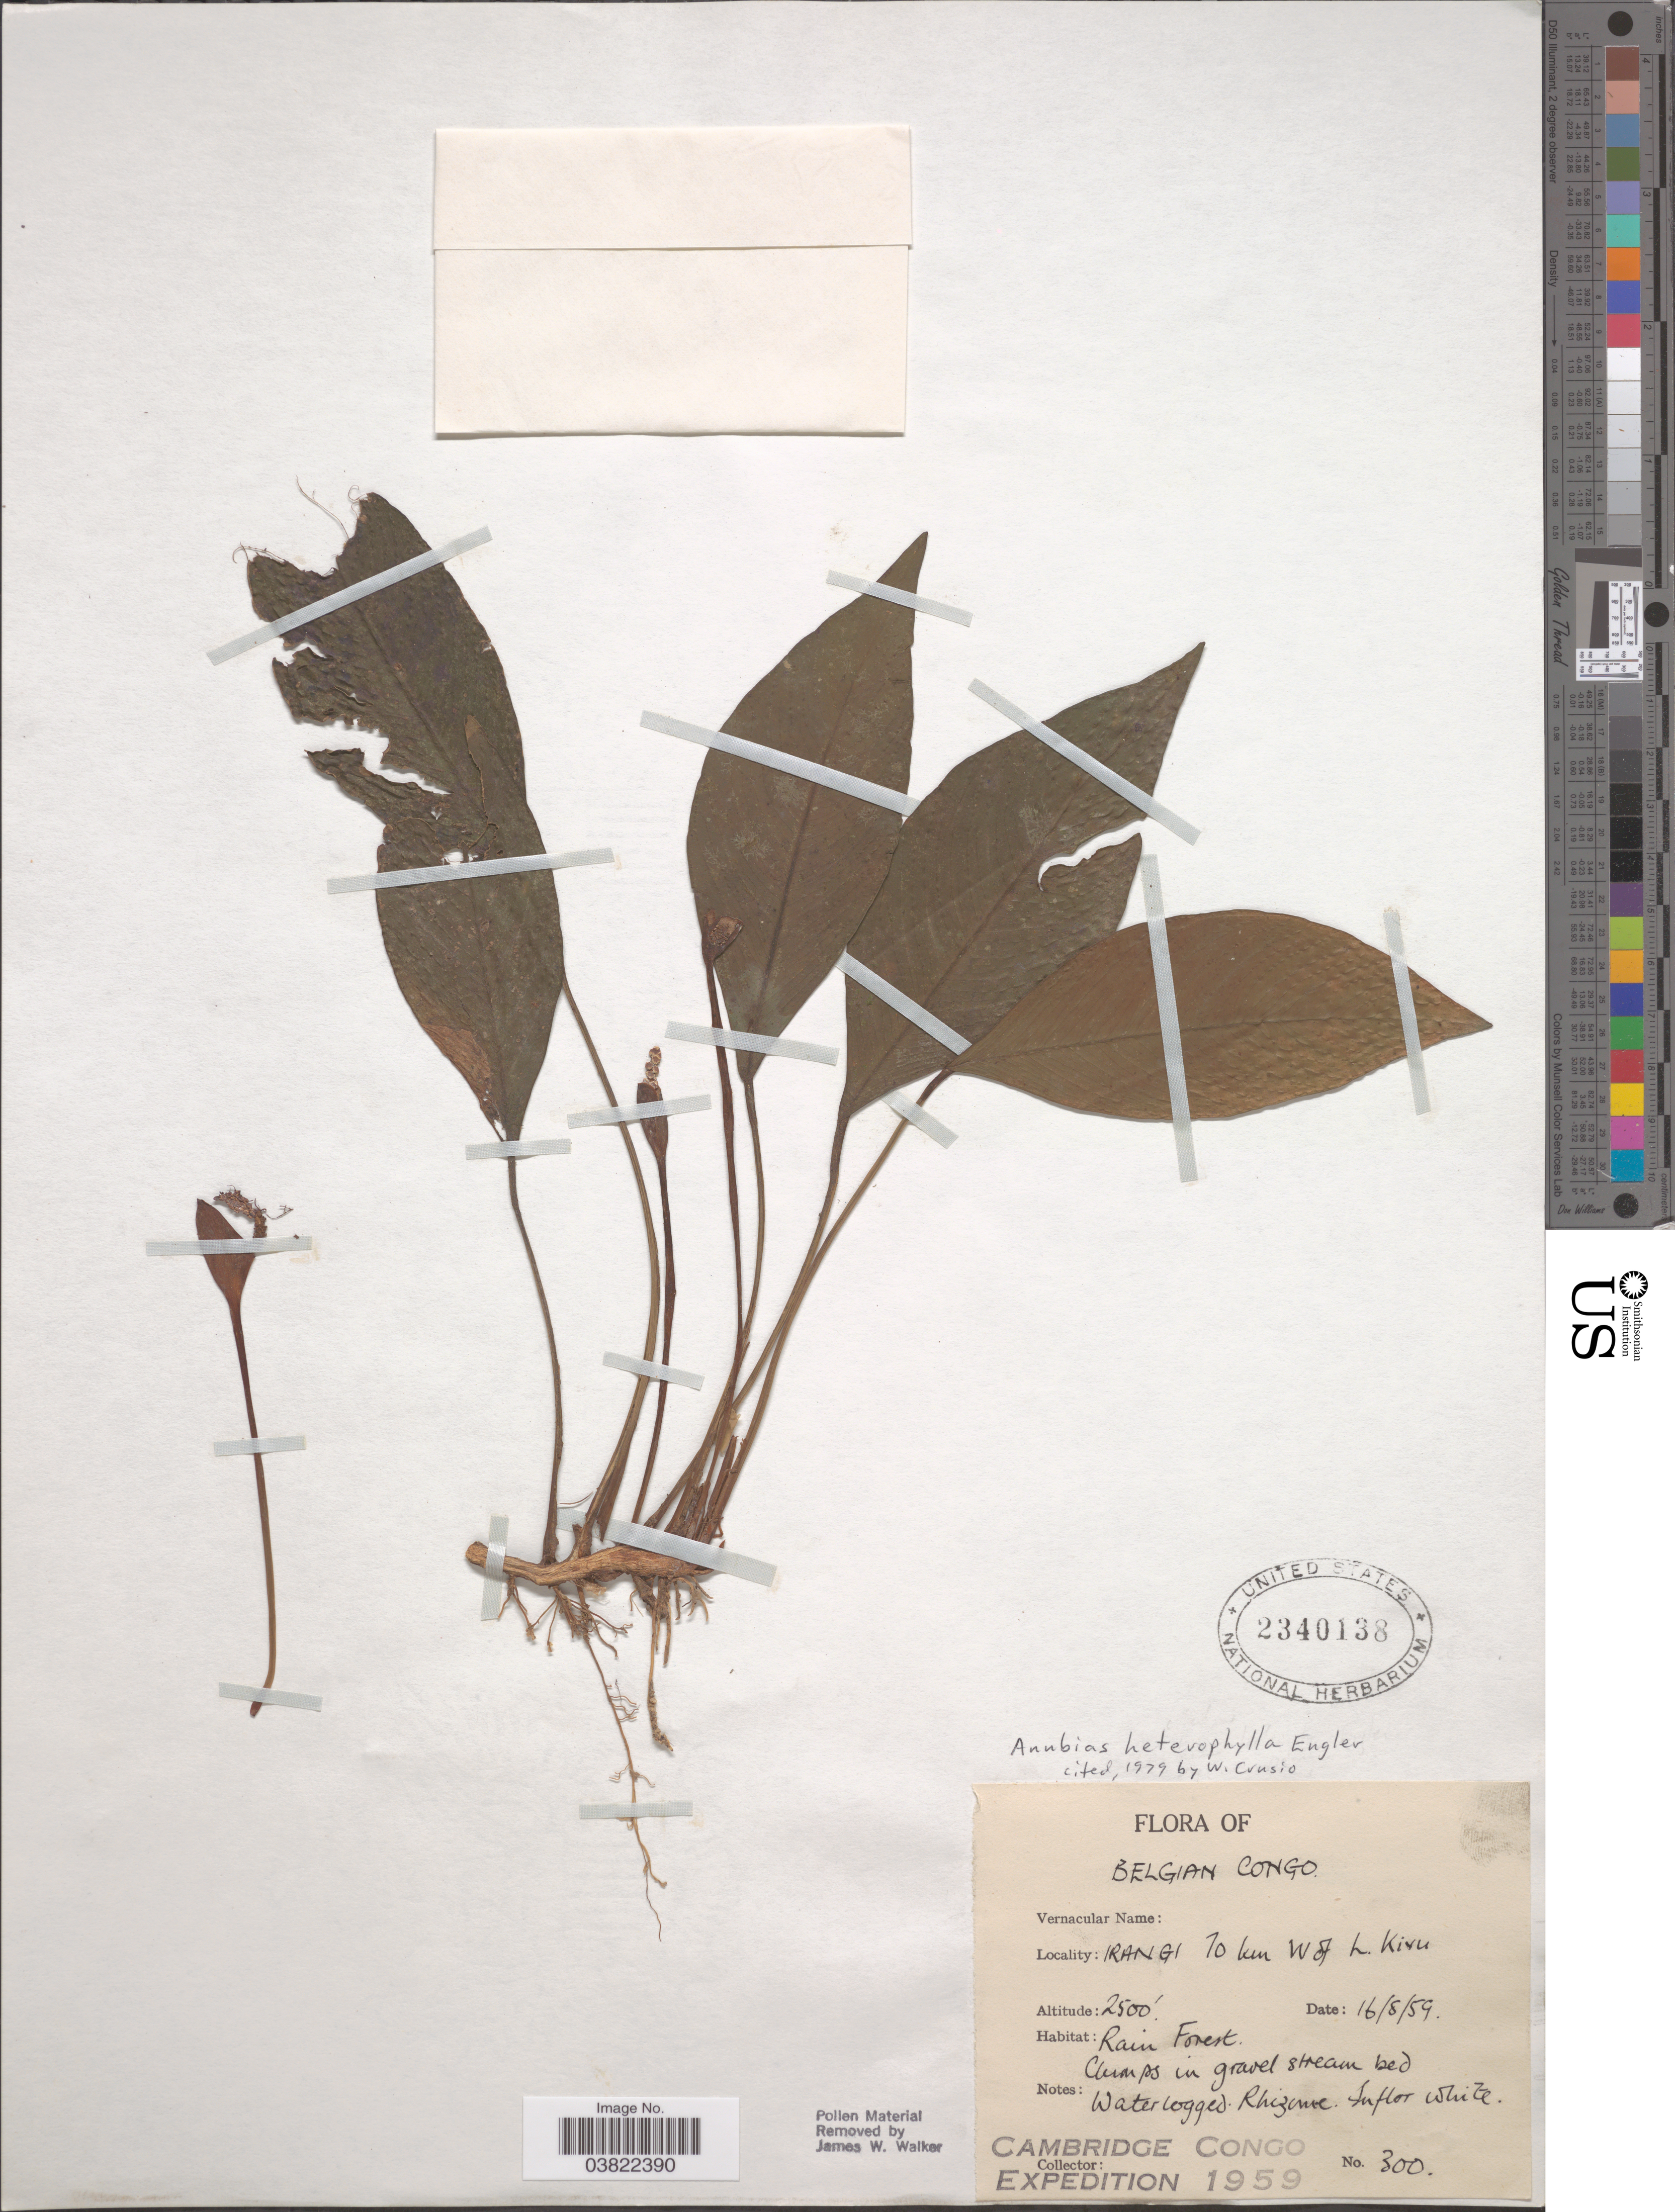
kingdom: Plantae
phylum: Tracheophyta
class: Liliopsida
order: Alismatales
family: Araceae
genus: Anubias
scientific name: Anubias heterophylla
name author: Engl.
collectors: Cambridge Congo Expedition 1959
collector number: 300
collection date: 1959-08-16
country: Congo, Democratic Republic of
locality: Belgian Congo. Irangi 70 km W of L. Kivu.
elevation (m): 762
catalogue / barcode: US 2340138